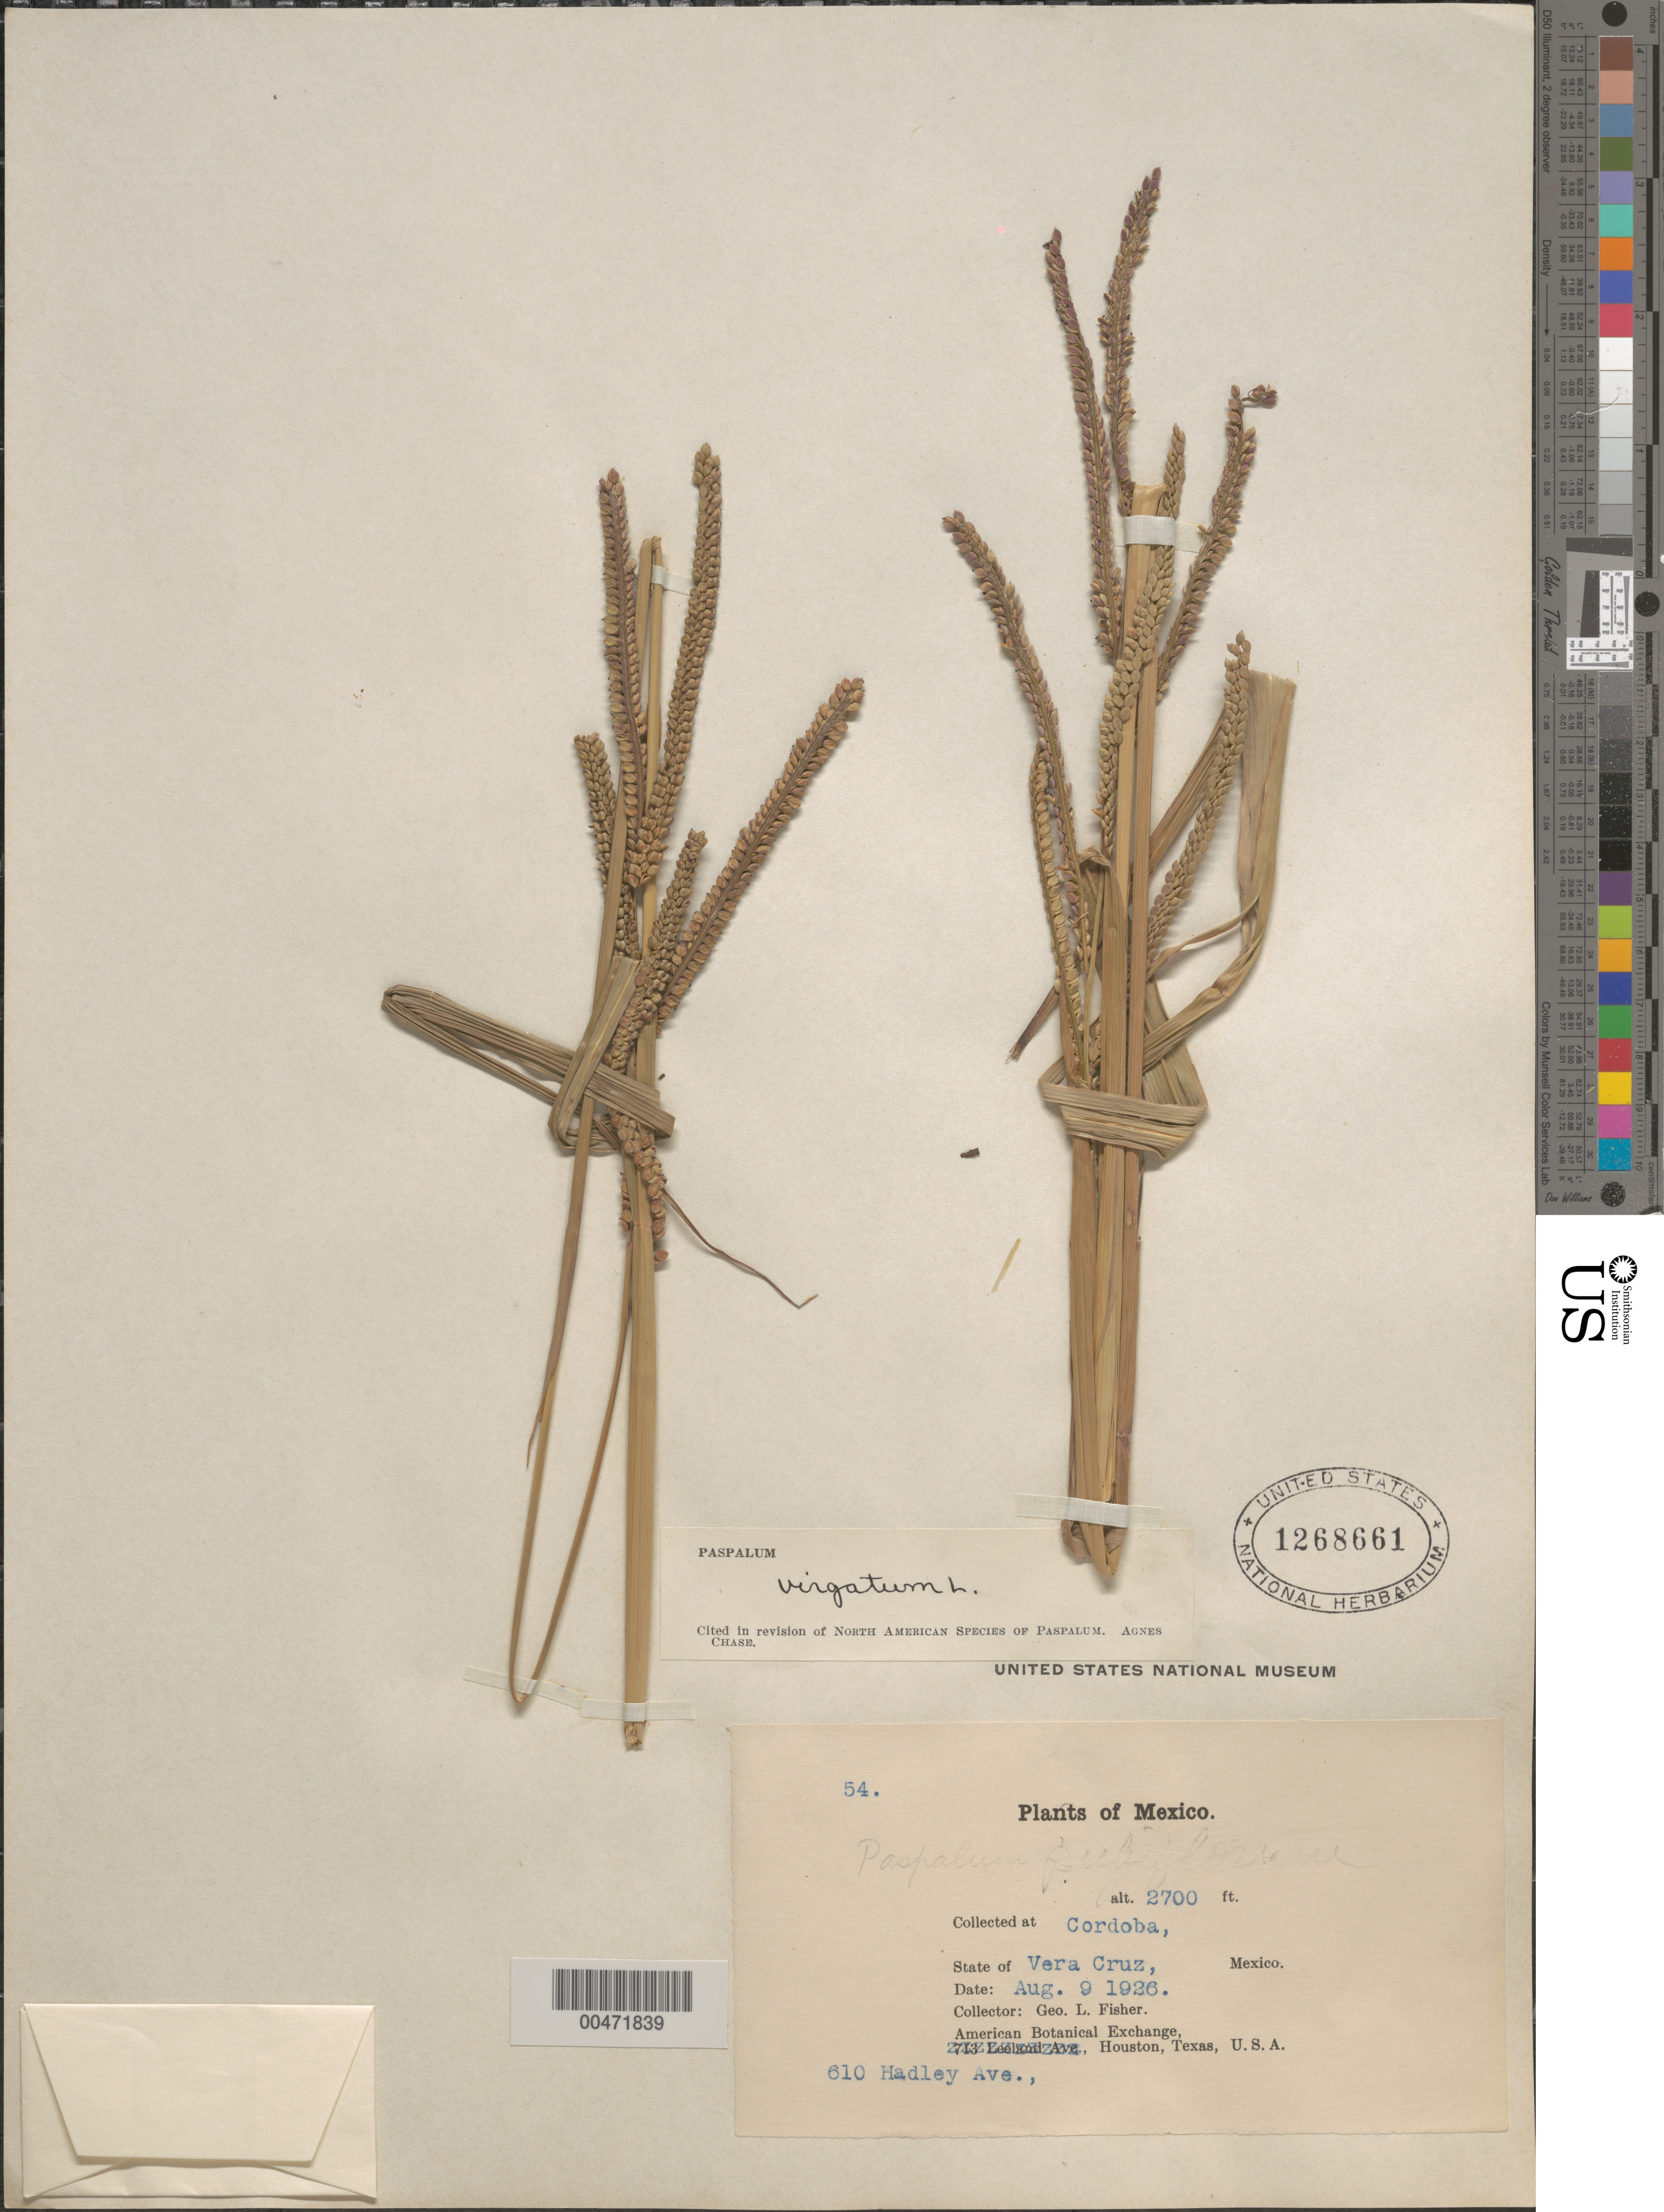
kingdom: Plantae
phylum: Tracheophyta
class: Liliopsida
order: Poales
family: Poaceae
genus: Paspalum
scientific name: Paspalum virgatum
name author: L.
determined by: Chase, [M.] Agnes, (US)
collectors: G. L. Fisher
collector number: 54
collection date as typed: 9 Aug 1926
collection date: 1926-08-09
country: Mexico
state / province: Veracruz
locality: Córdoba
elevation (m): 823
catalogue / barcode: US 1268661